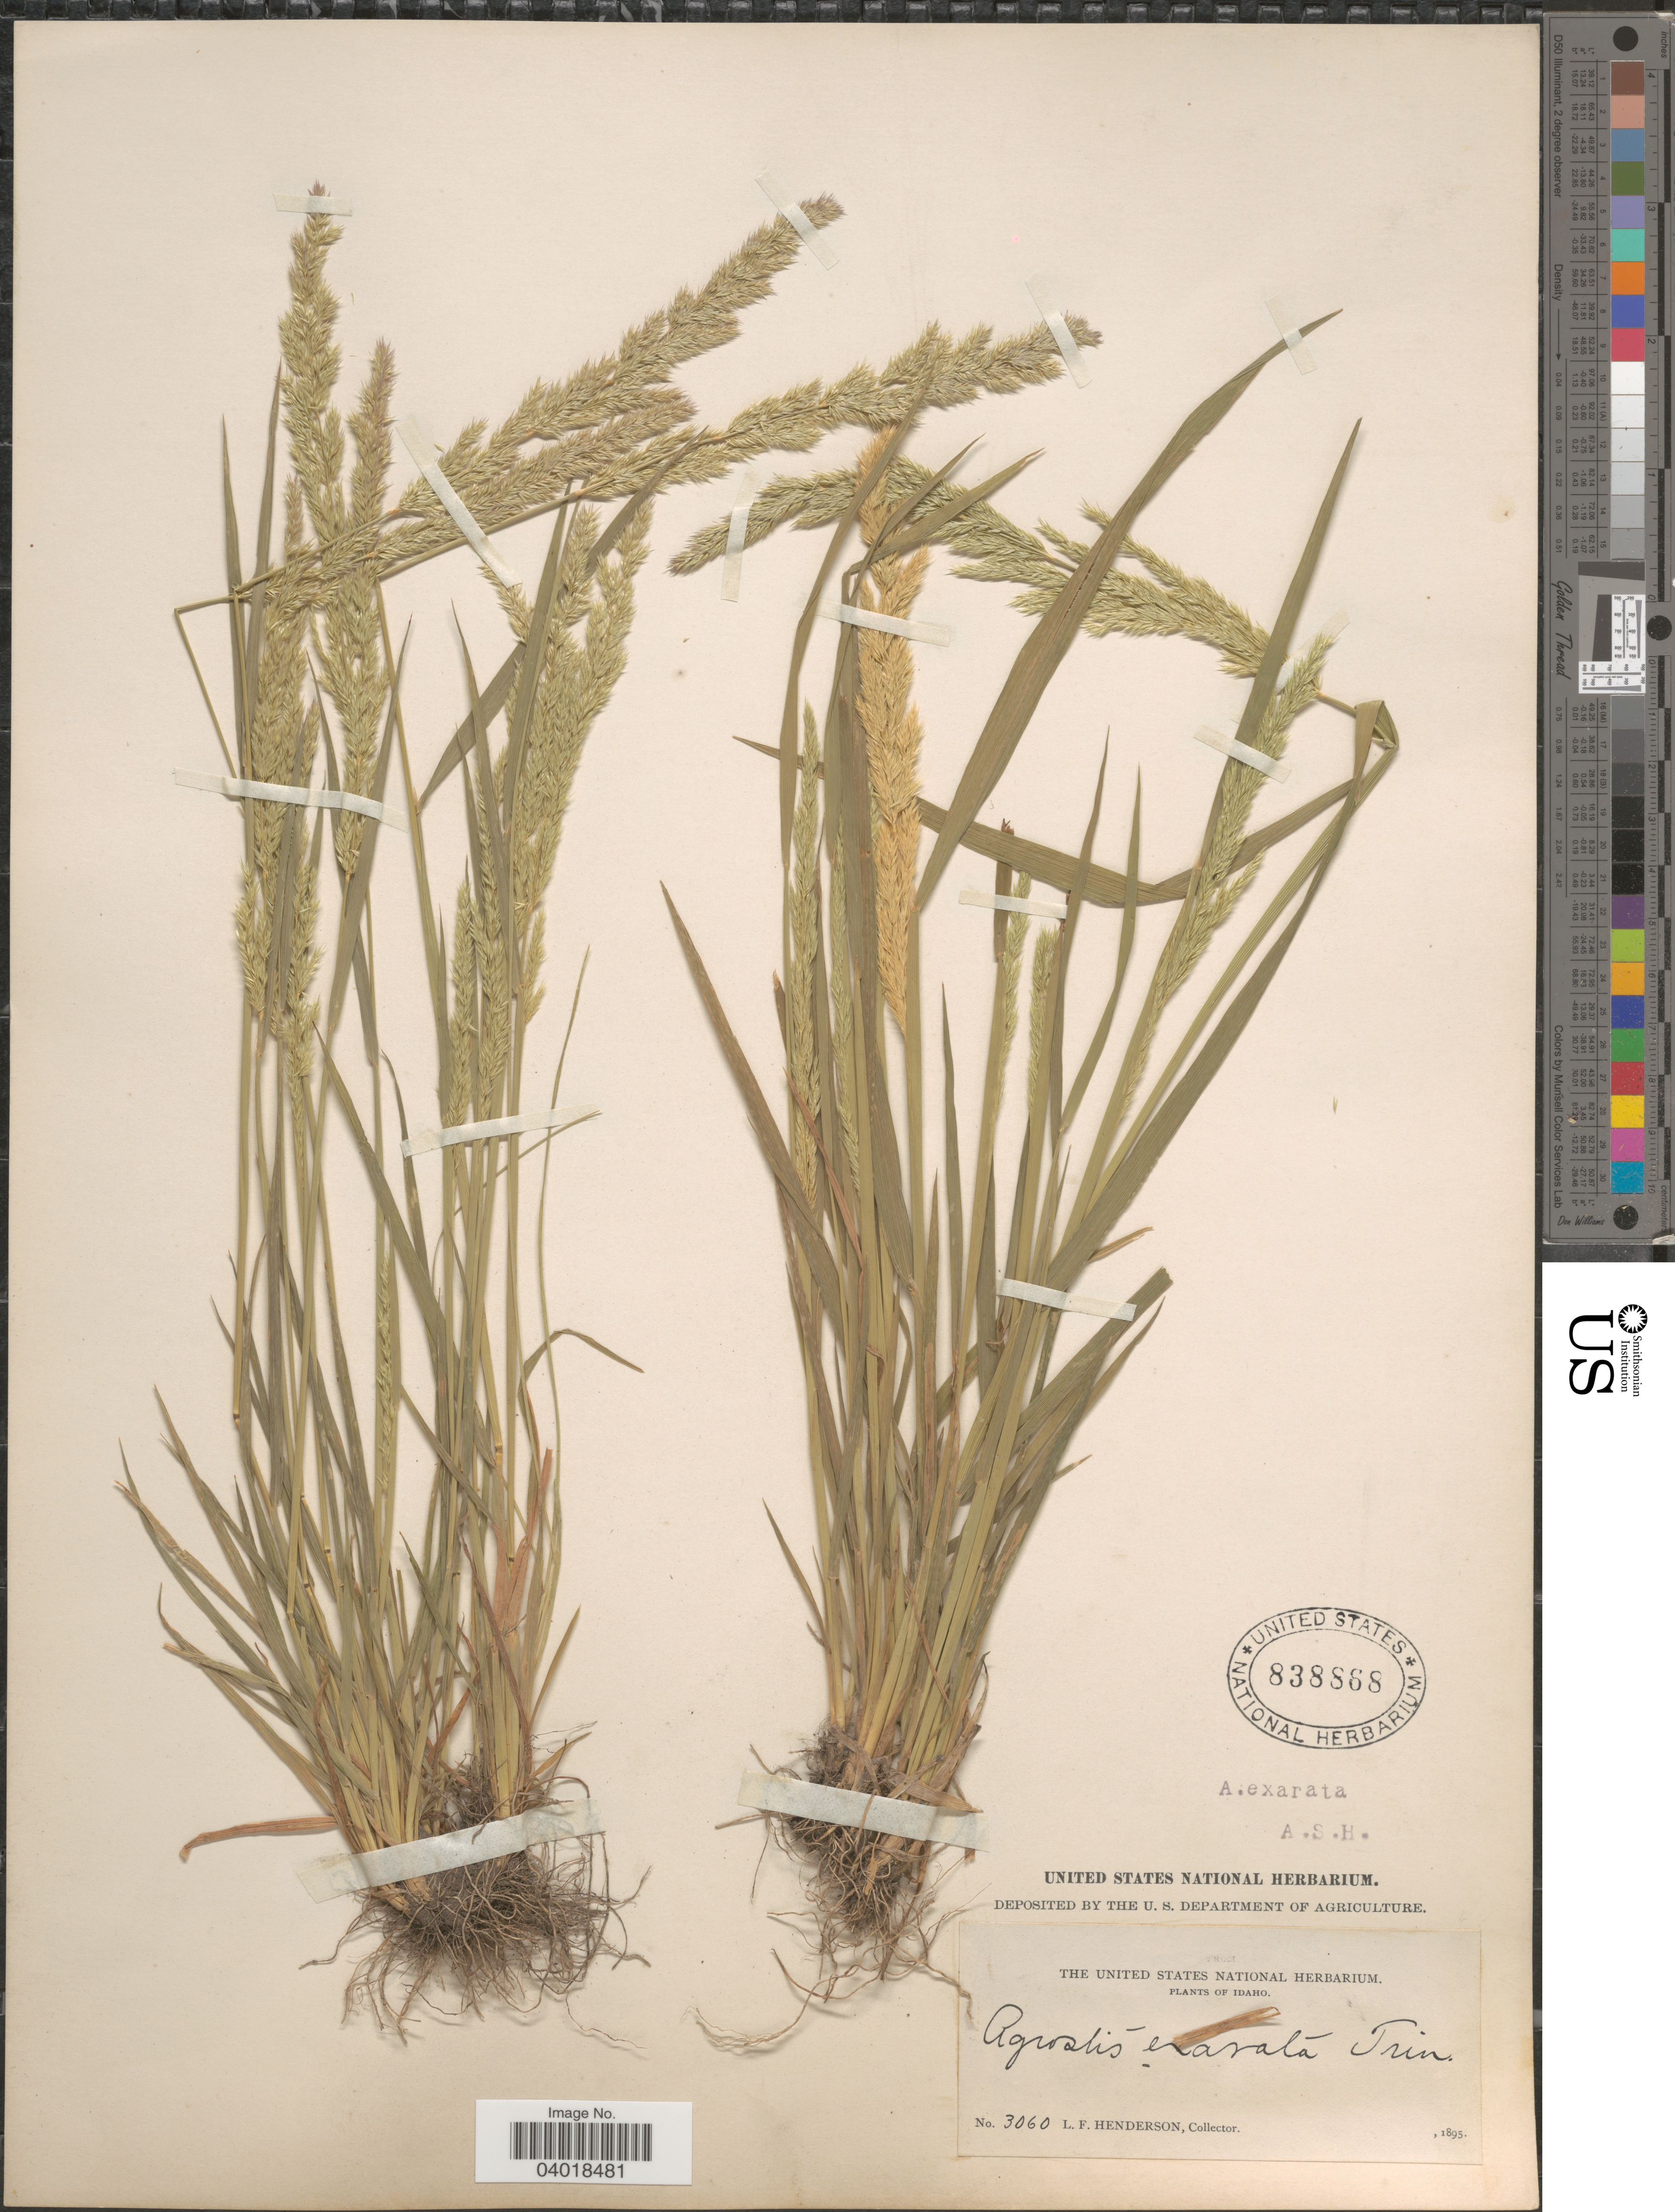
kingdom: Plantae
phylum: Tracheophyta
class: Liliopsida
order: Poales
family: Poaceae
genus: Agrostis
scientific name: Agrostis exarata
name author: Trin.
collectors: L. Henderson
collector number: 3060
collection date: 1895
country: United States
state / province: Idaho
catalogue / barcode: US 838868